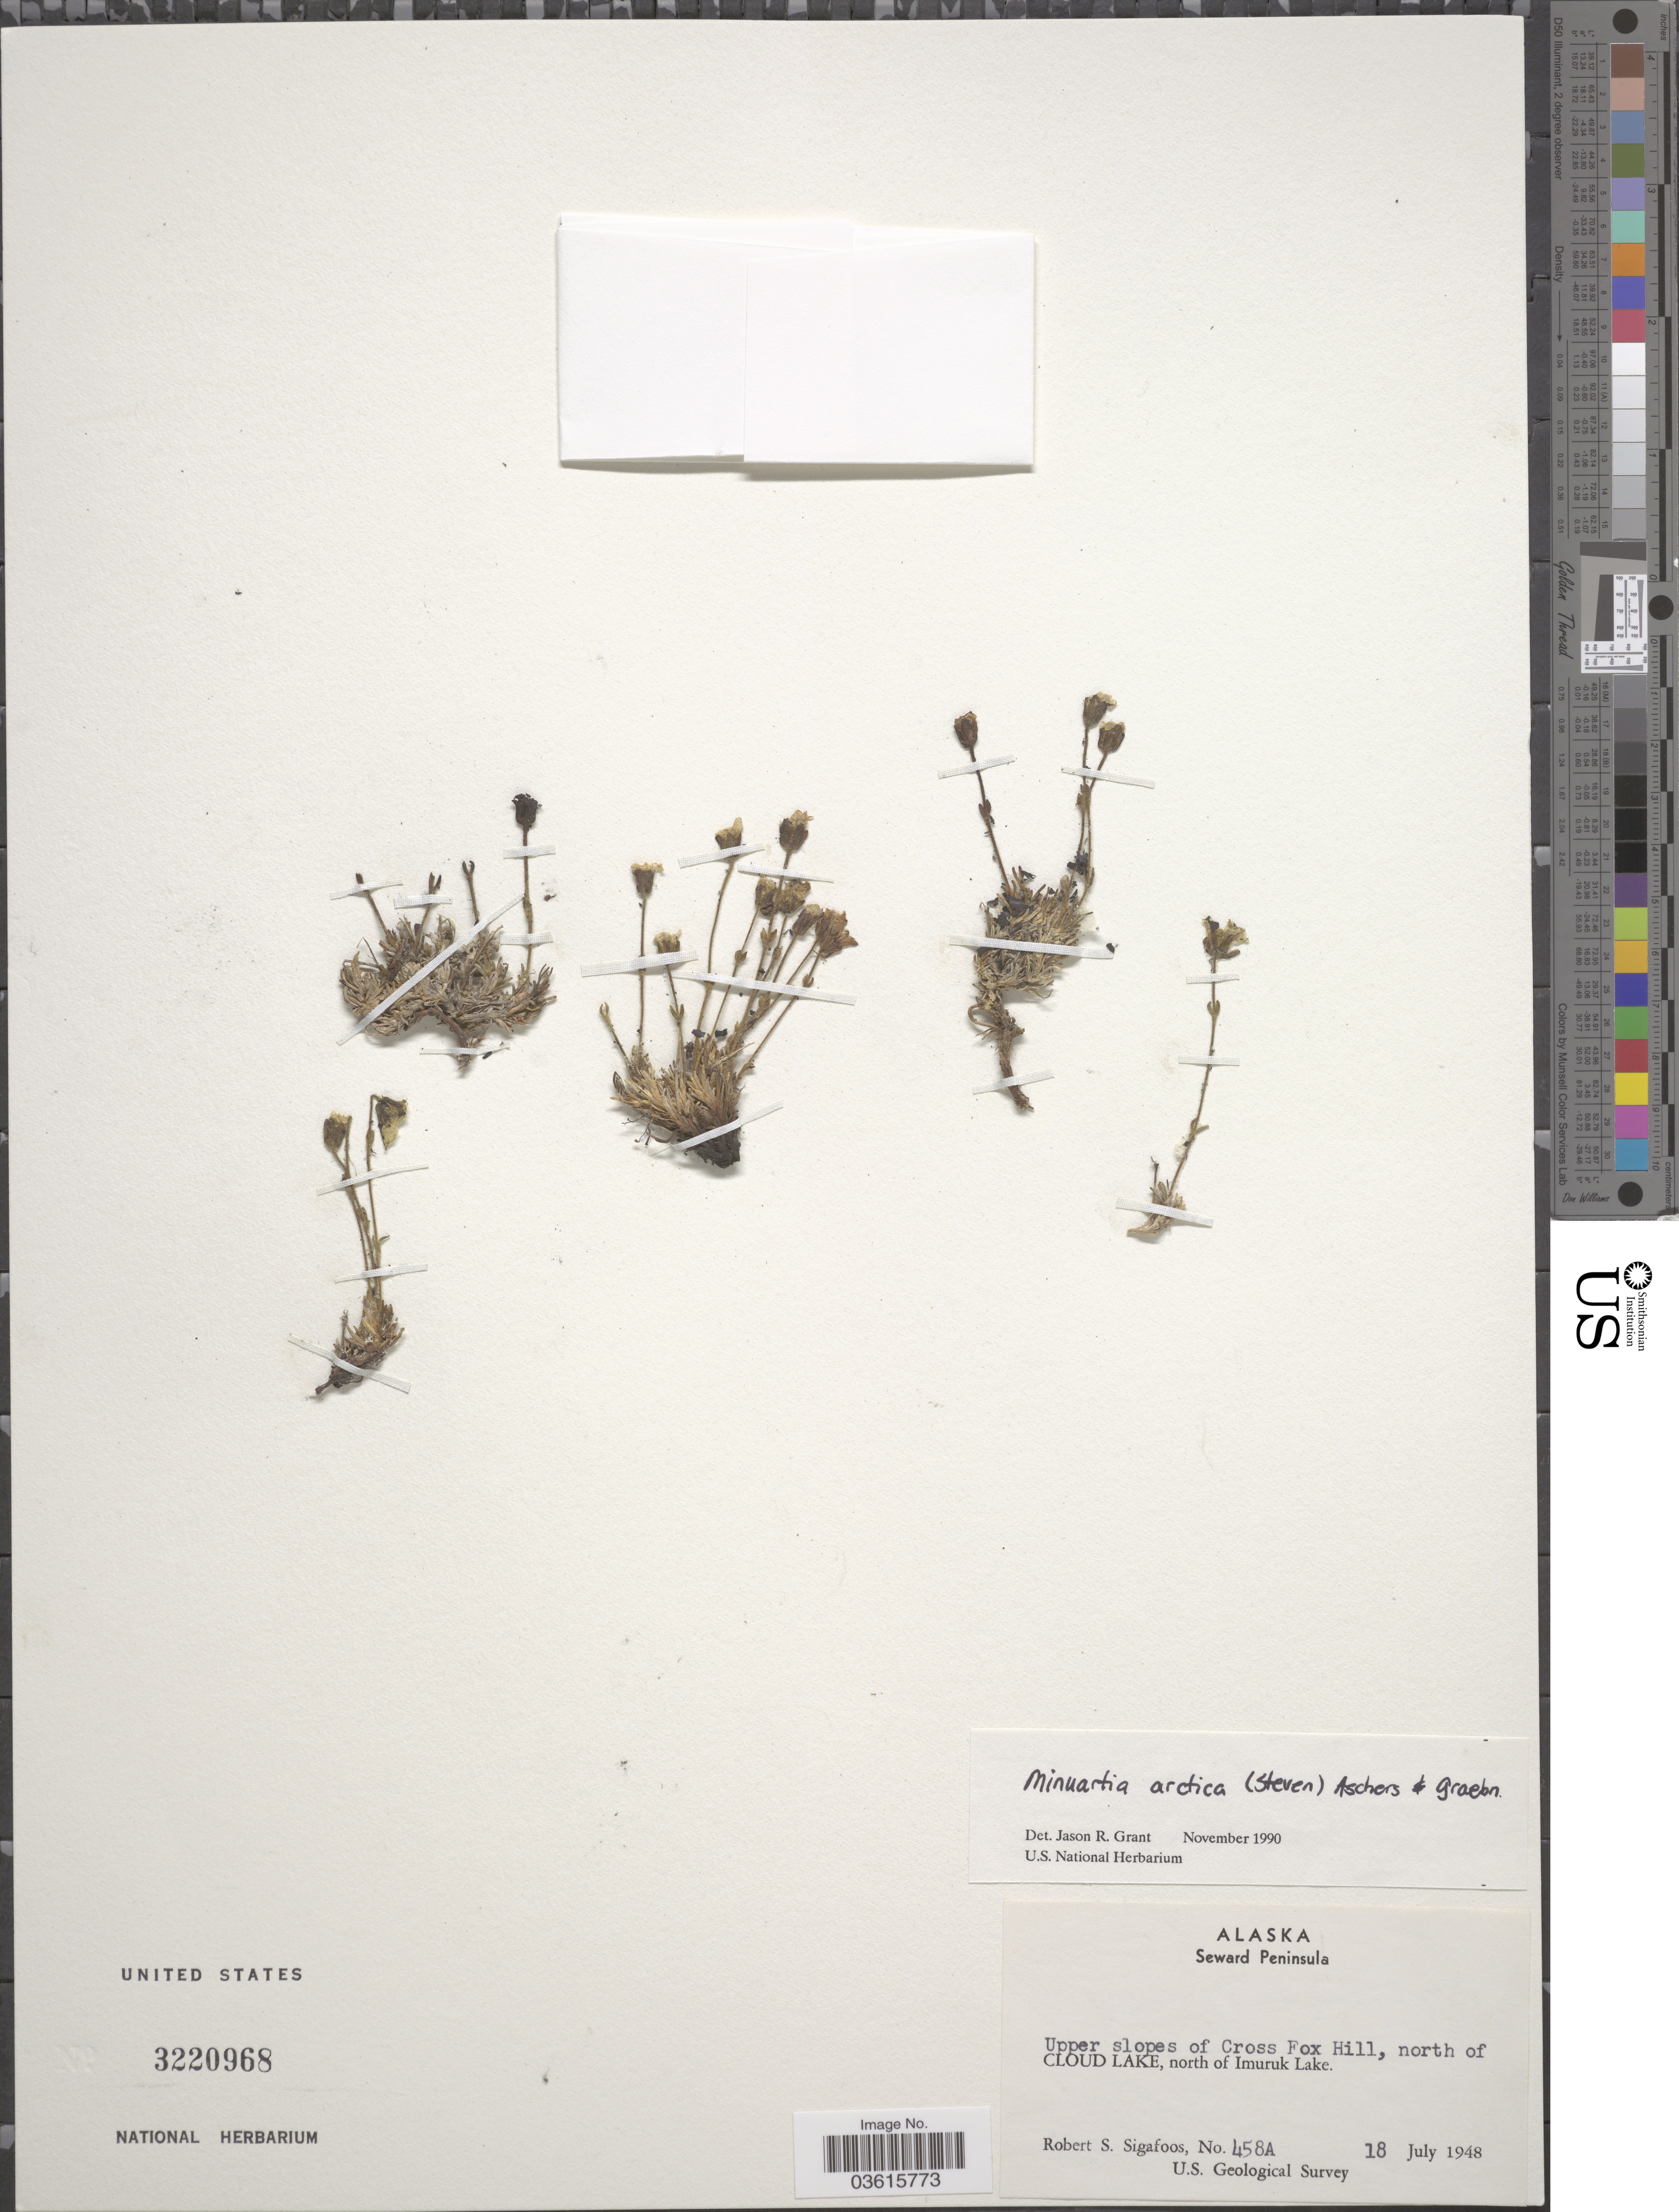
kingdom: Plantae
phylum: Tracheophyta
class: Magnoliopsida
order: Caryophyllales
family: Caryophyllaceae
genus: Cherleria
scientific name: Cherleria arctica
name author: (Steven ex Ser.) A.J. Moore & Dillenb.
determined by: Strong, M. T., (US), Smithsonian Institution - National Museum of Natural History (UNITED STATES)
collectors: R. Sigafoos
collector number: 458A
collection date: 1948-07-18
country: United States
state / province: Alaska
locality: Seward Peninsula. Upper slopes of Cross Fox Hill, north of Cloud Lake, north of Imuruk Lake.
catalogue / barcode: US 3220968